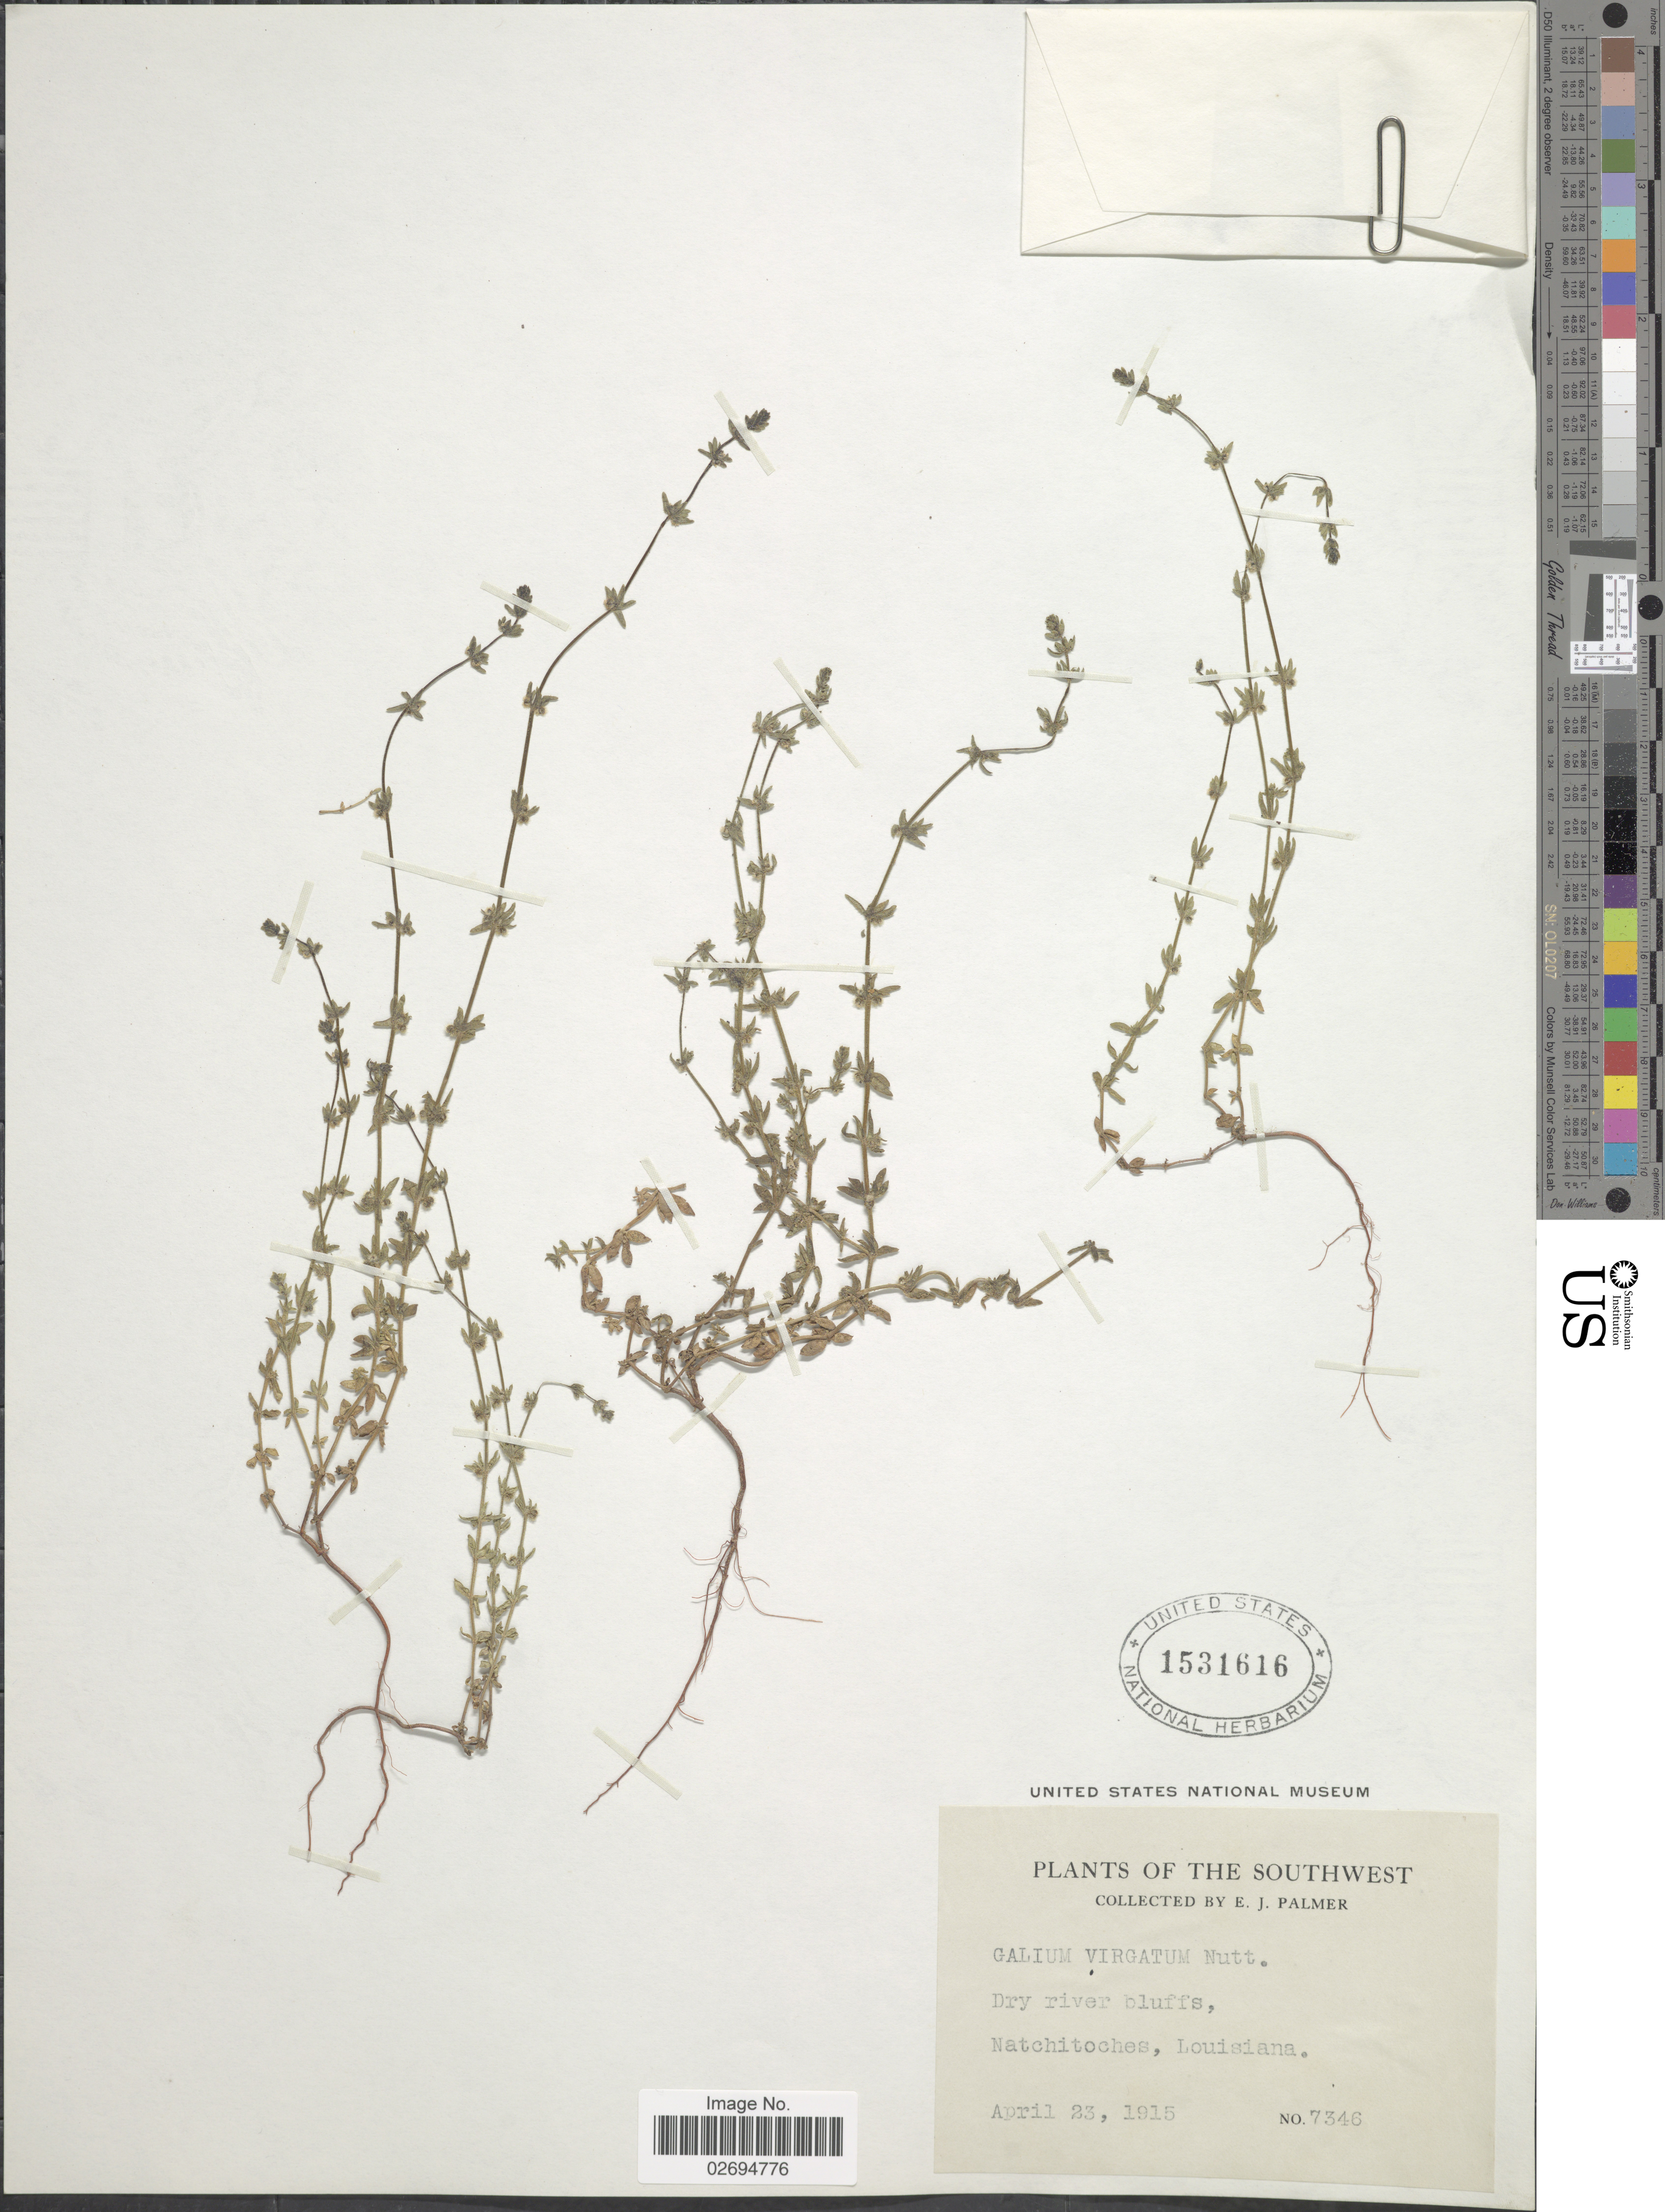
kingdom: Plantae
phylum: Tracheophyta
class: Magnoliopsida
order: Gentianales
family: Rubiaceae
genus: Galium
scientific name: Galium virgatum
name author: Nutt.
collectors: E. J. Palmer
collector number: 7346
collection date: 1915-04-23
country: United States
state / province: Louisiana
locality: The Southwest, Dry river bluffs, Natchitoches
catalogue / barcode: US 1531616